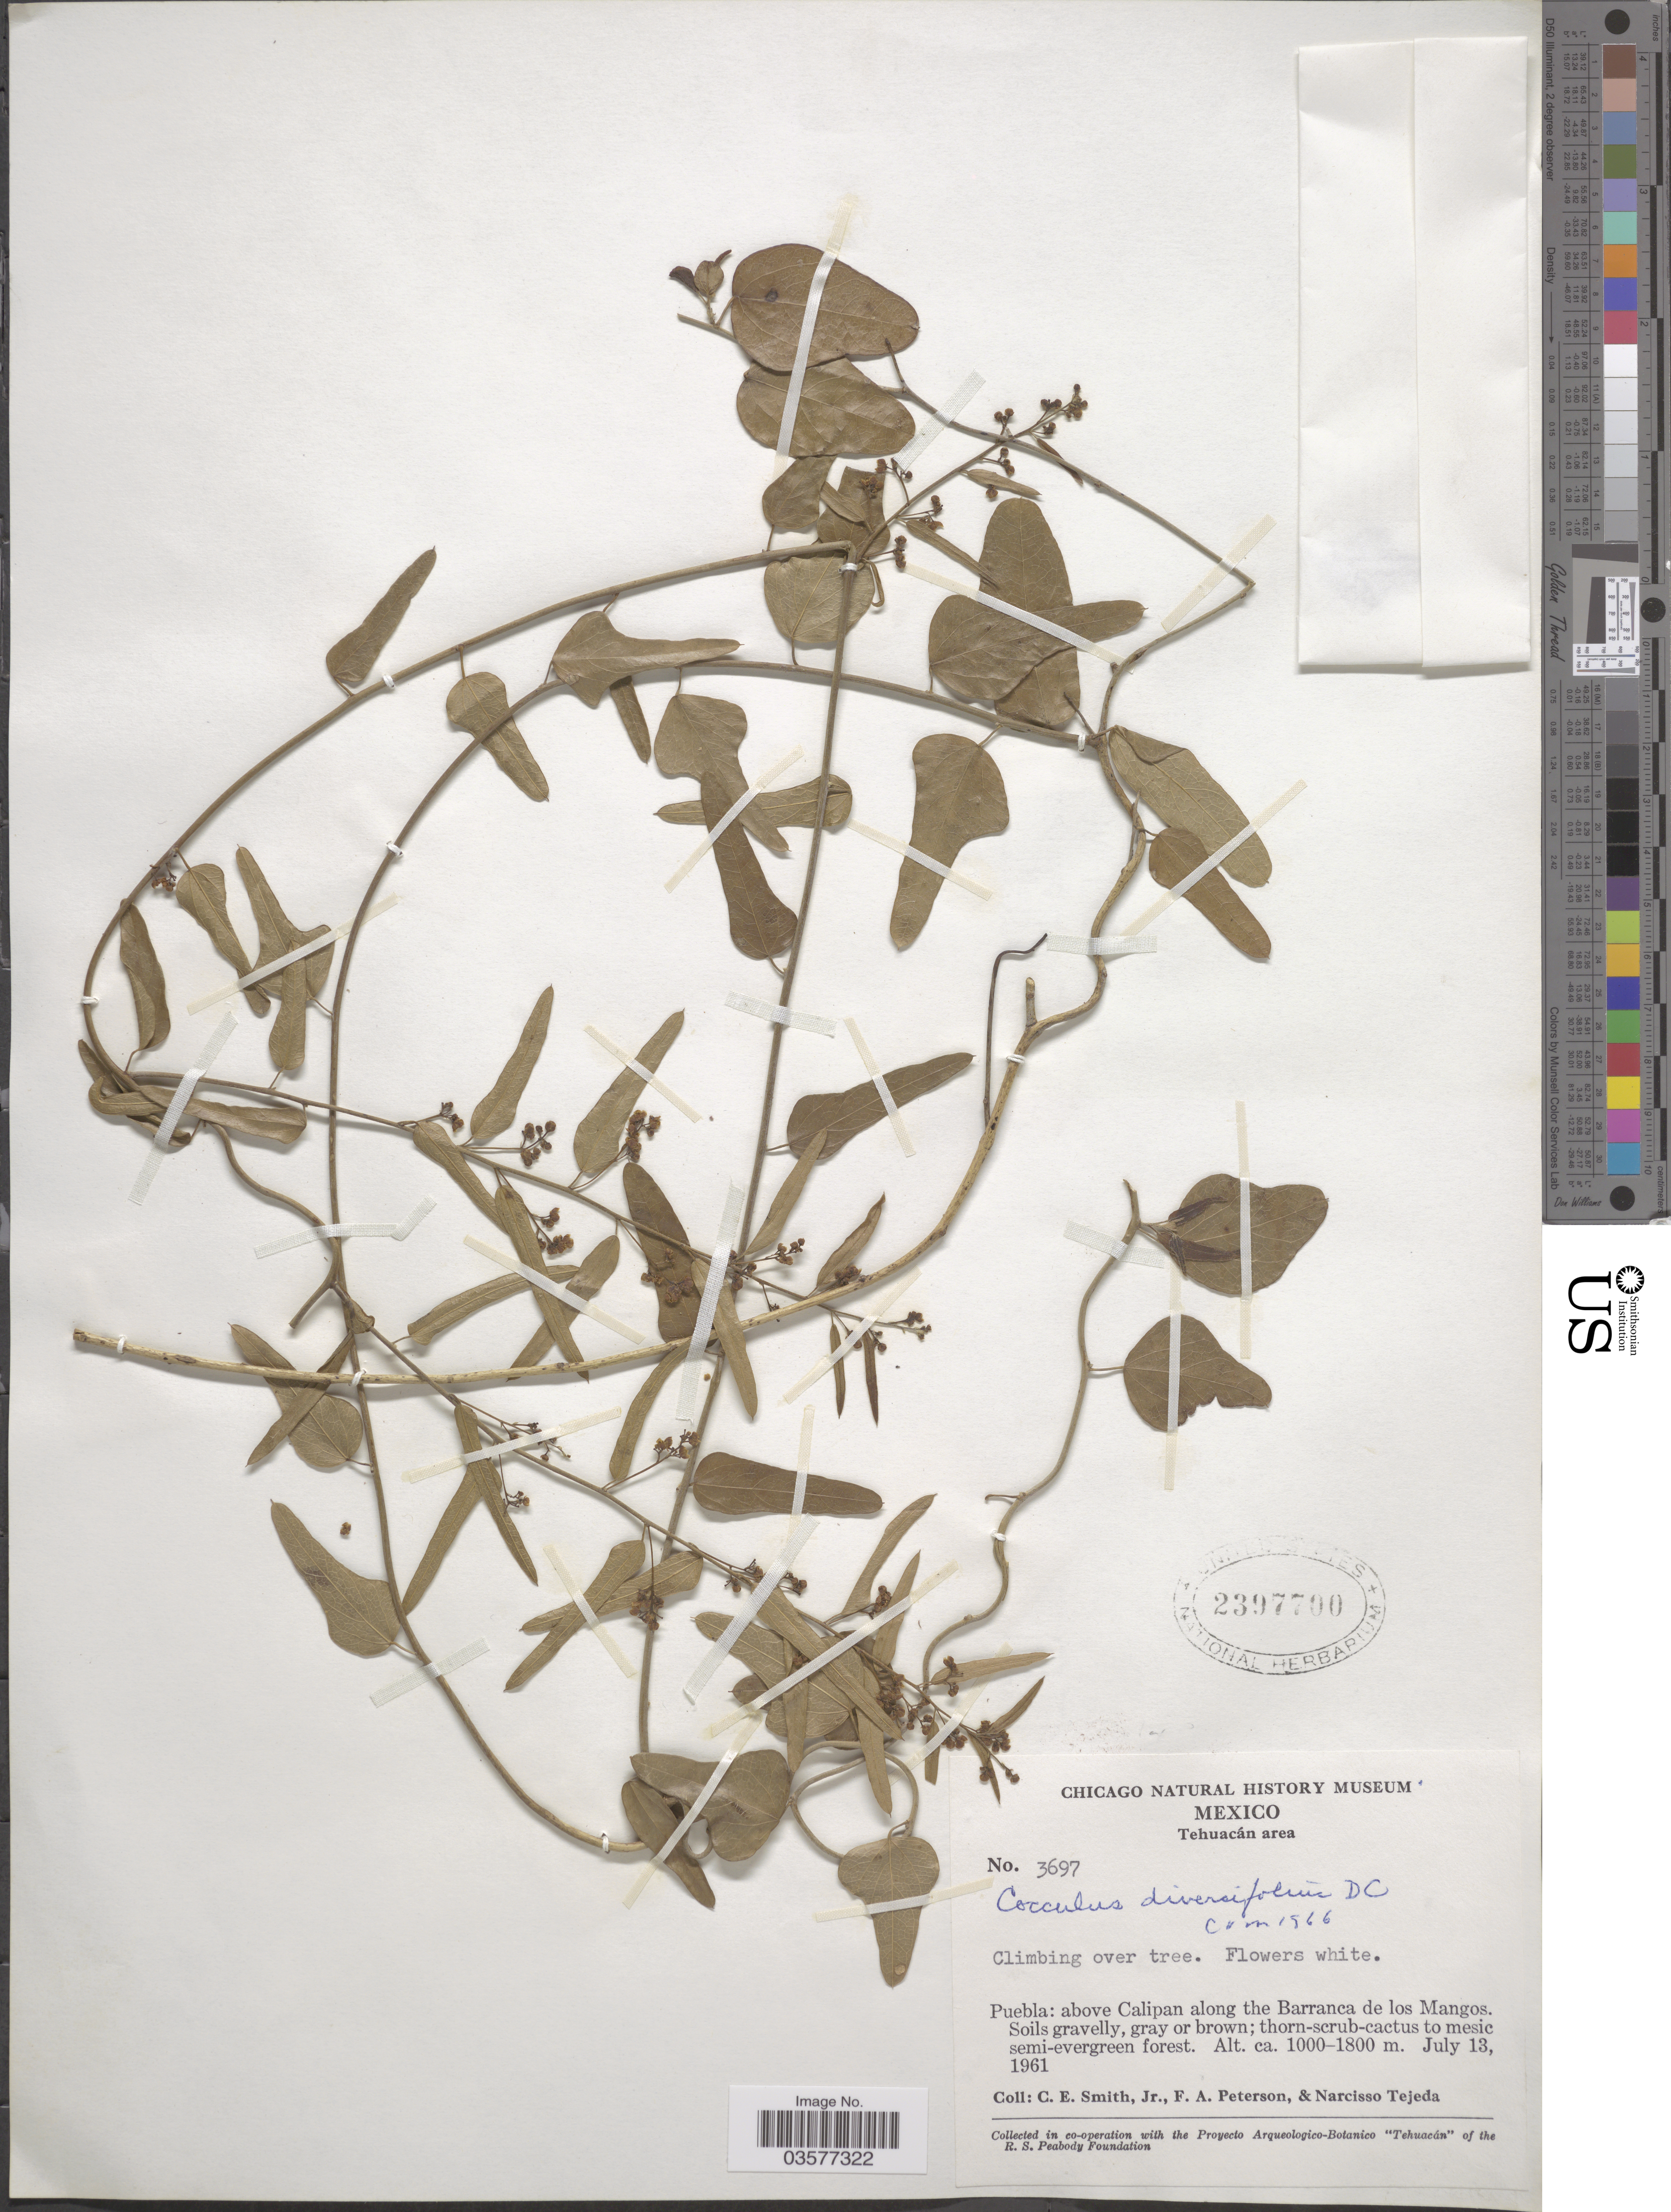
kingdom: Plantae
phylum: Tracheophyta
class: Magnoliopsida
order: Ranunculales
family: Menispermaceae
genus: Cocculus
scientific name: Cocculus diversifolius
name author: DC.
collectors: C. E. Smith Jr., F. A. Peterson & N. Tejeda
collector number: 3697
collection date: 1961-07-13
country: Mexico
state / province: Puebla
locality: Tehuacán area. Above Calipan along the Barranca de los Mangos.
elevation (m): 1000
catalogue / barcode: US 2397700